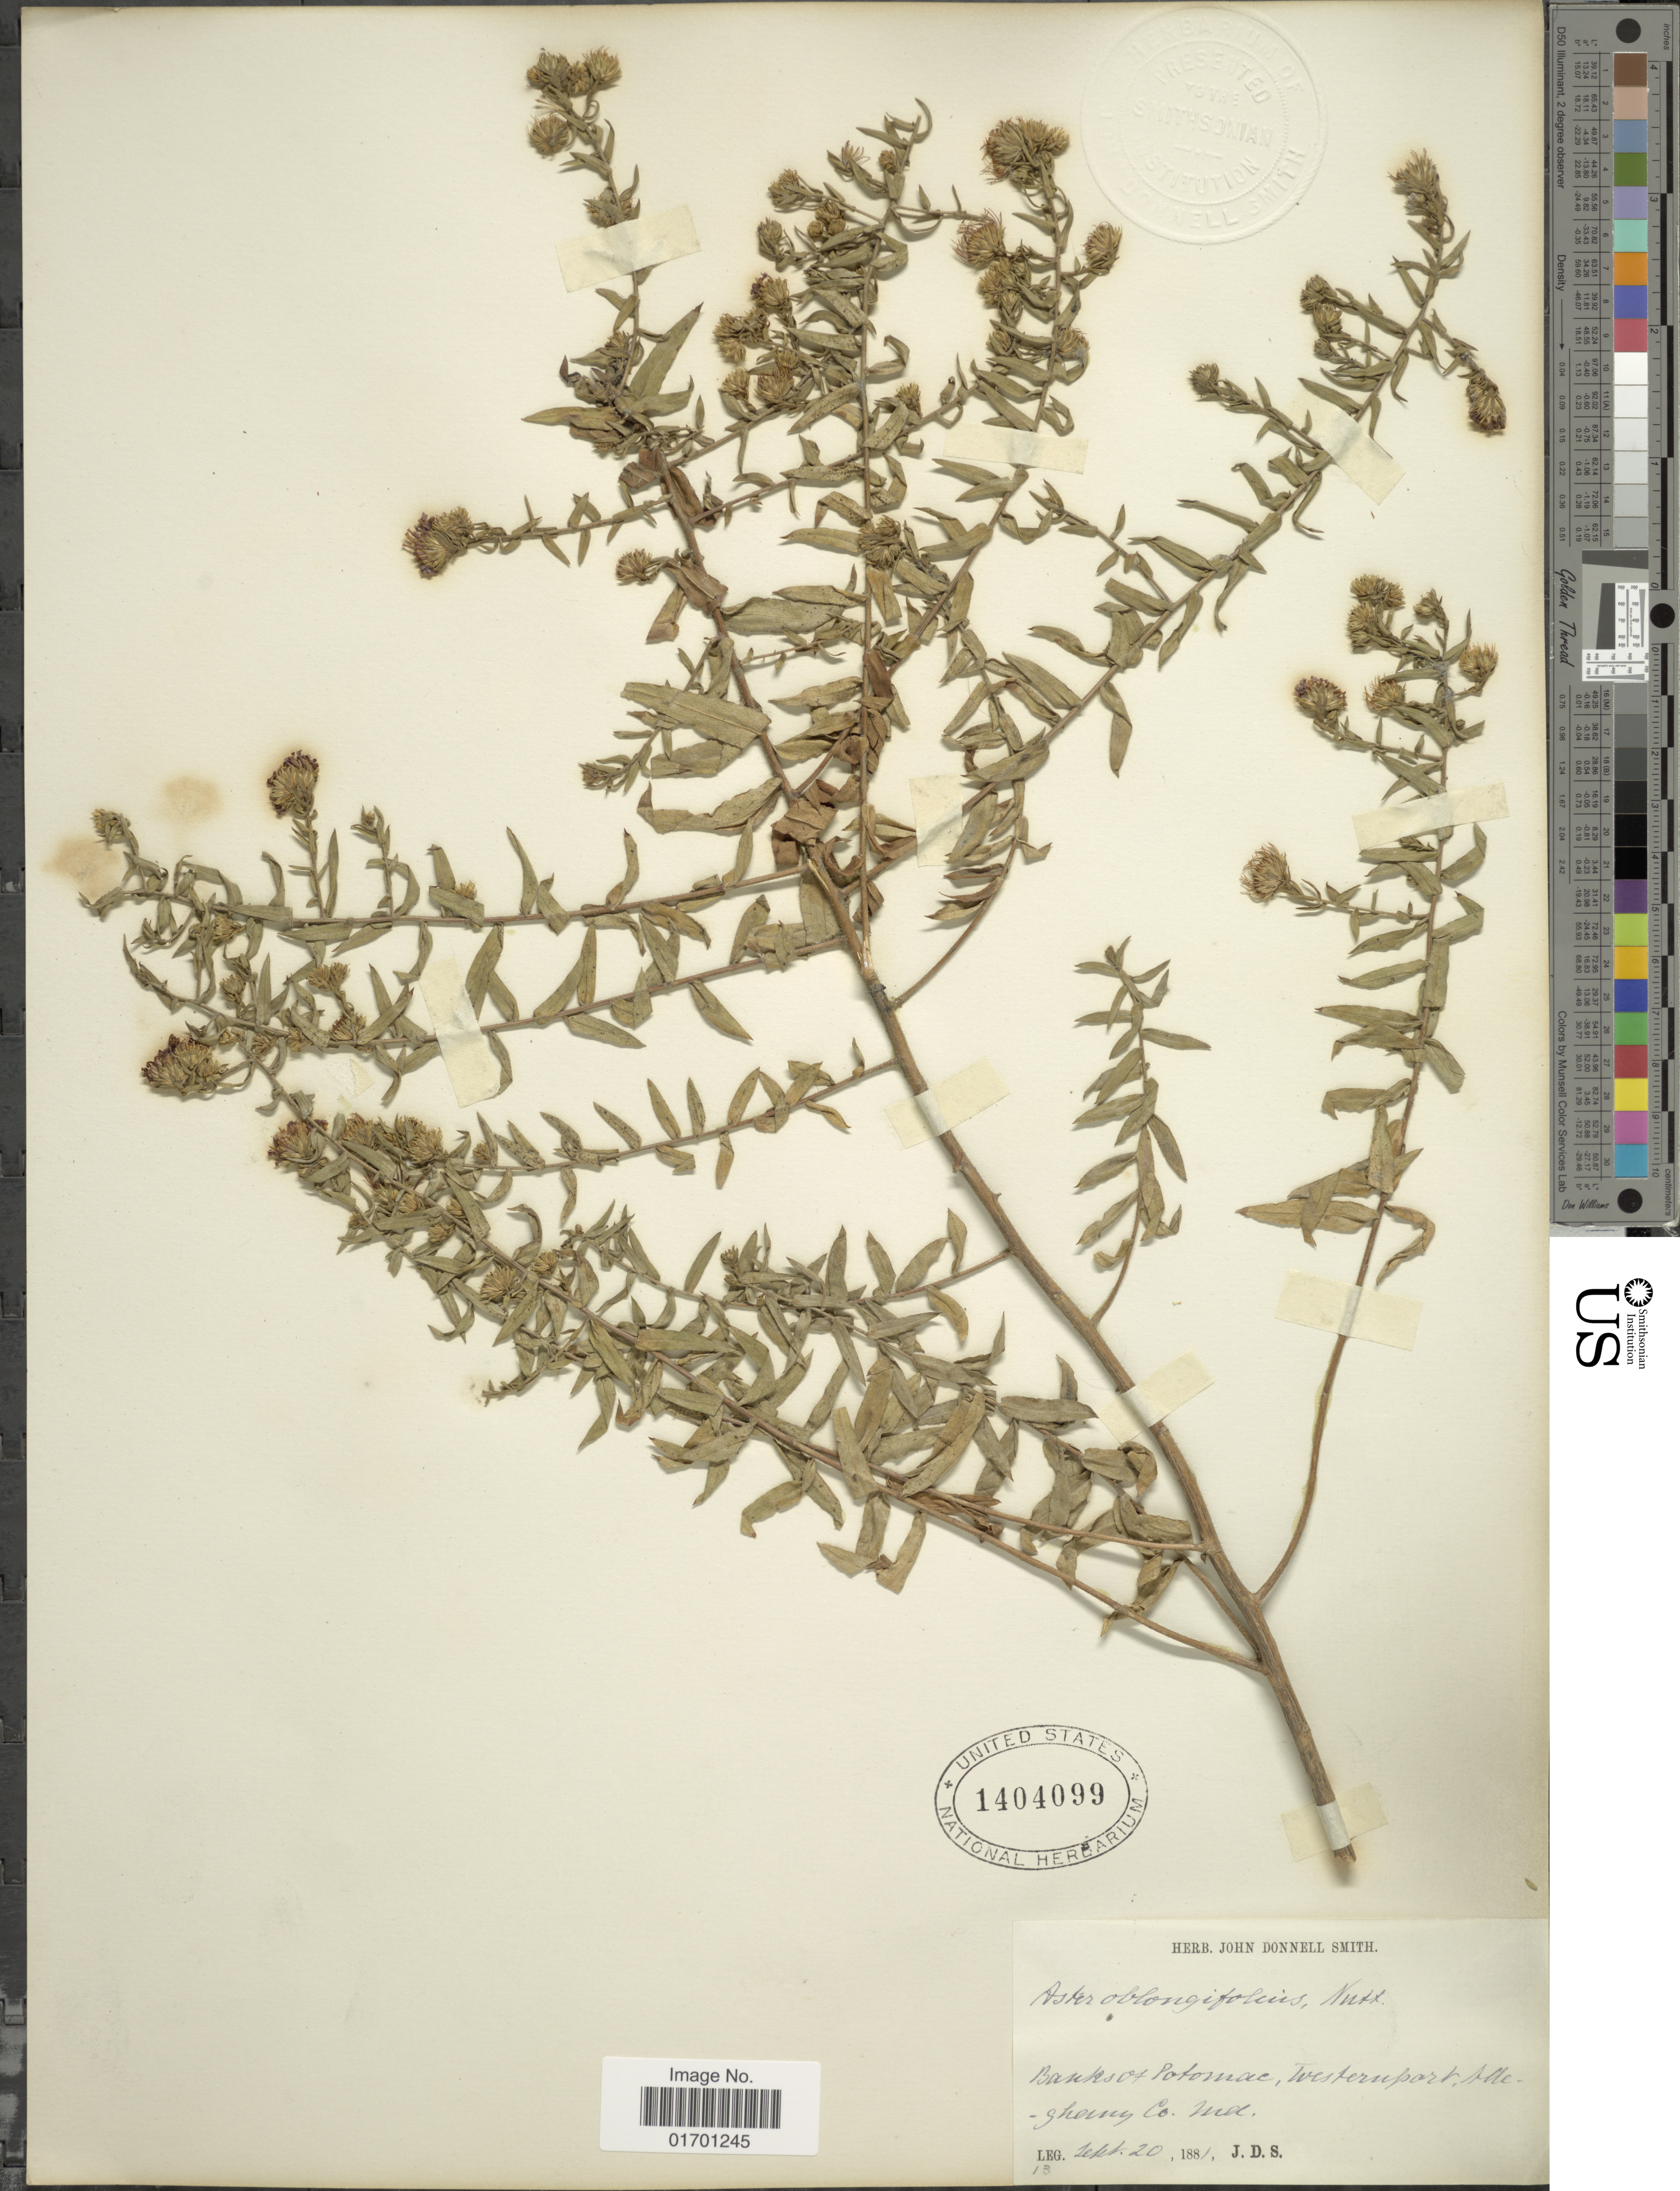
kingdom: Plantae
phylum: Tracheophyta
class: Magnoliopsida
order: Asterales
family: Asteraceae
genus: Symphyotrichum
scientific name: Symphyotrichum oblongifolium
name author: (Nutt.) G.L. Nesom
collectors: J. Donnell Smith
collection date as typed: Transcribed d/m/y: 13/9/20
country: United States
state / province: Maryland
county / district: Allegany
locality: Banks of Potomac, Westrenport, Alleghenny Co.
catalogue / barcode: US 1404099